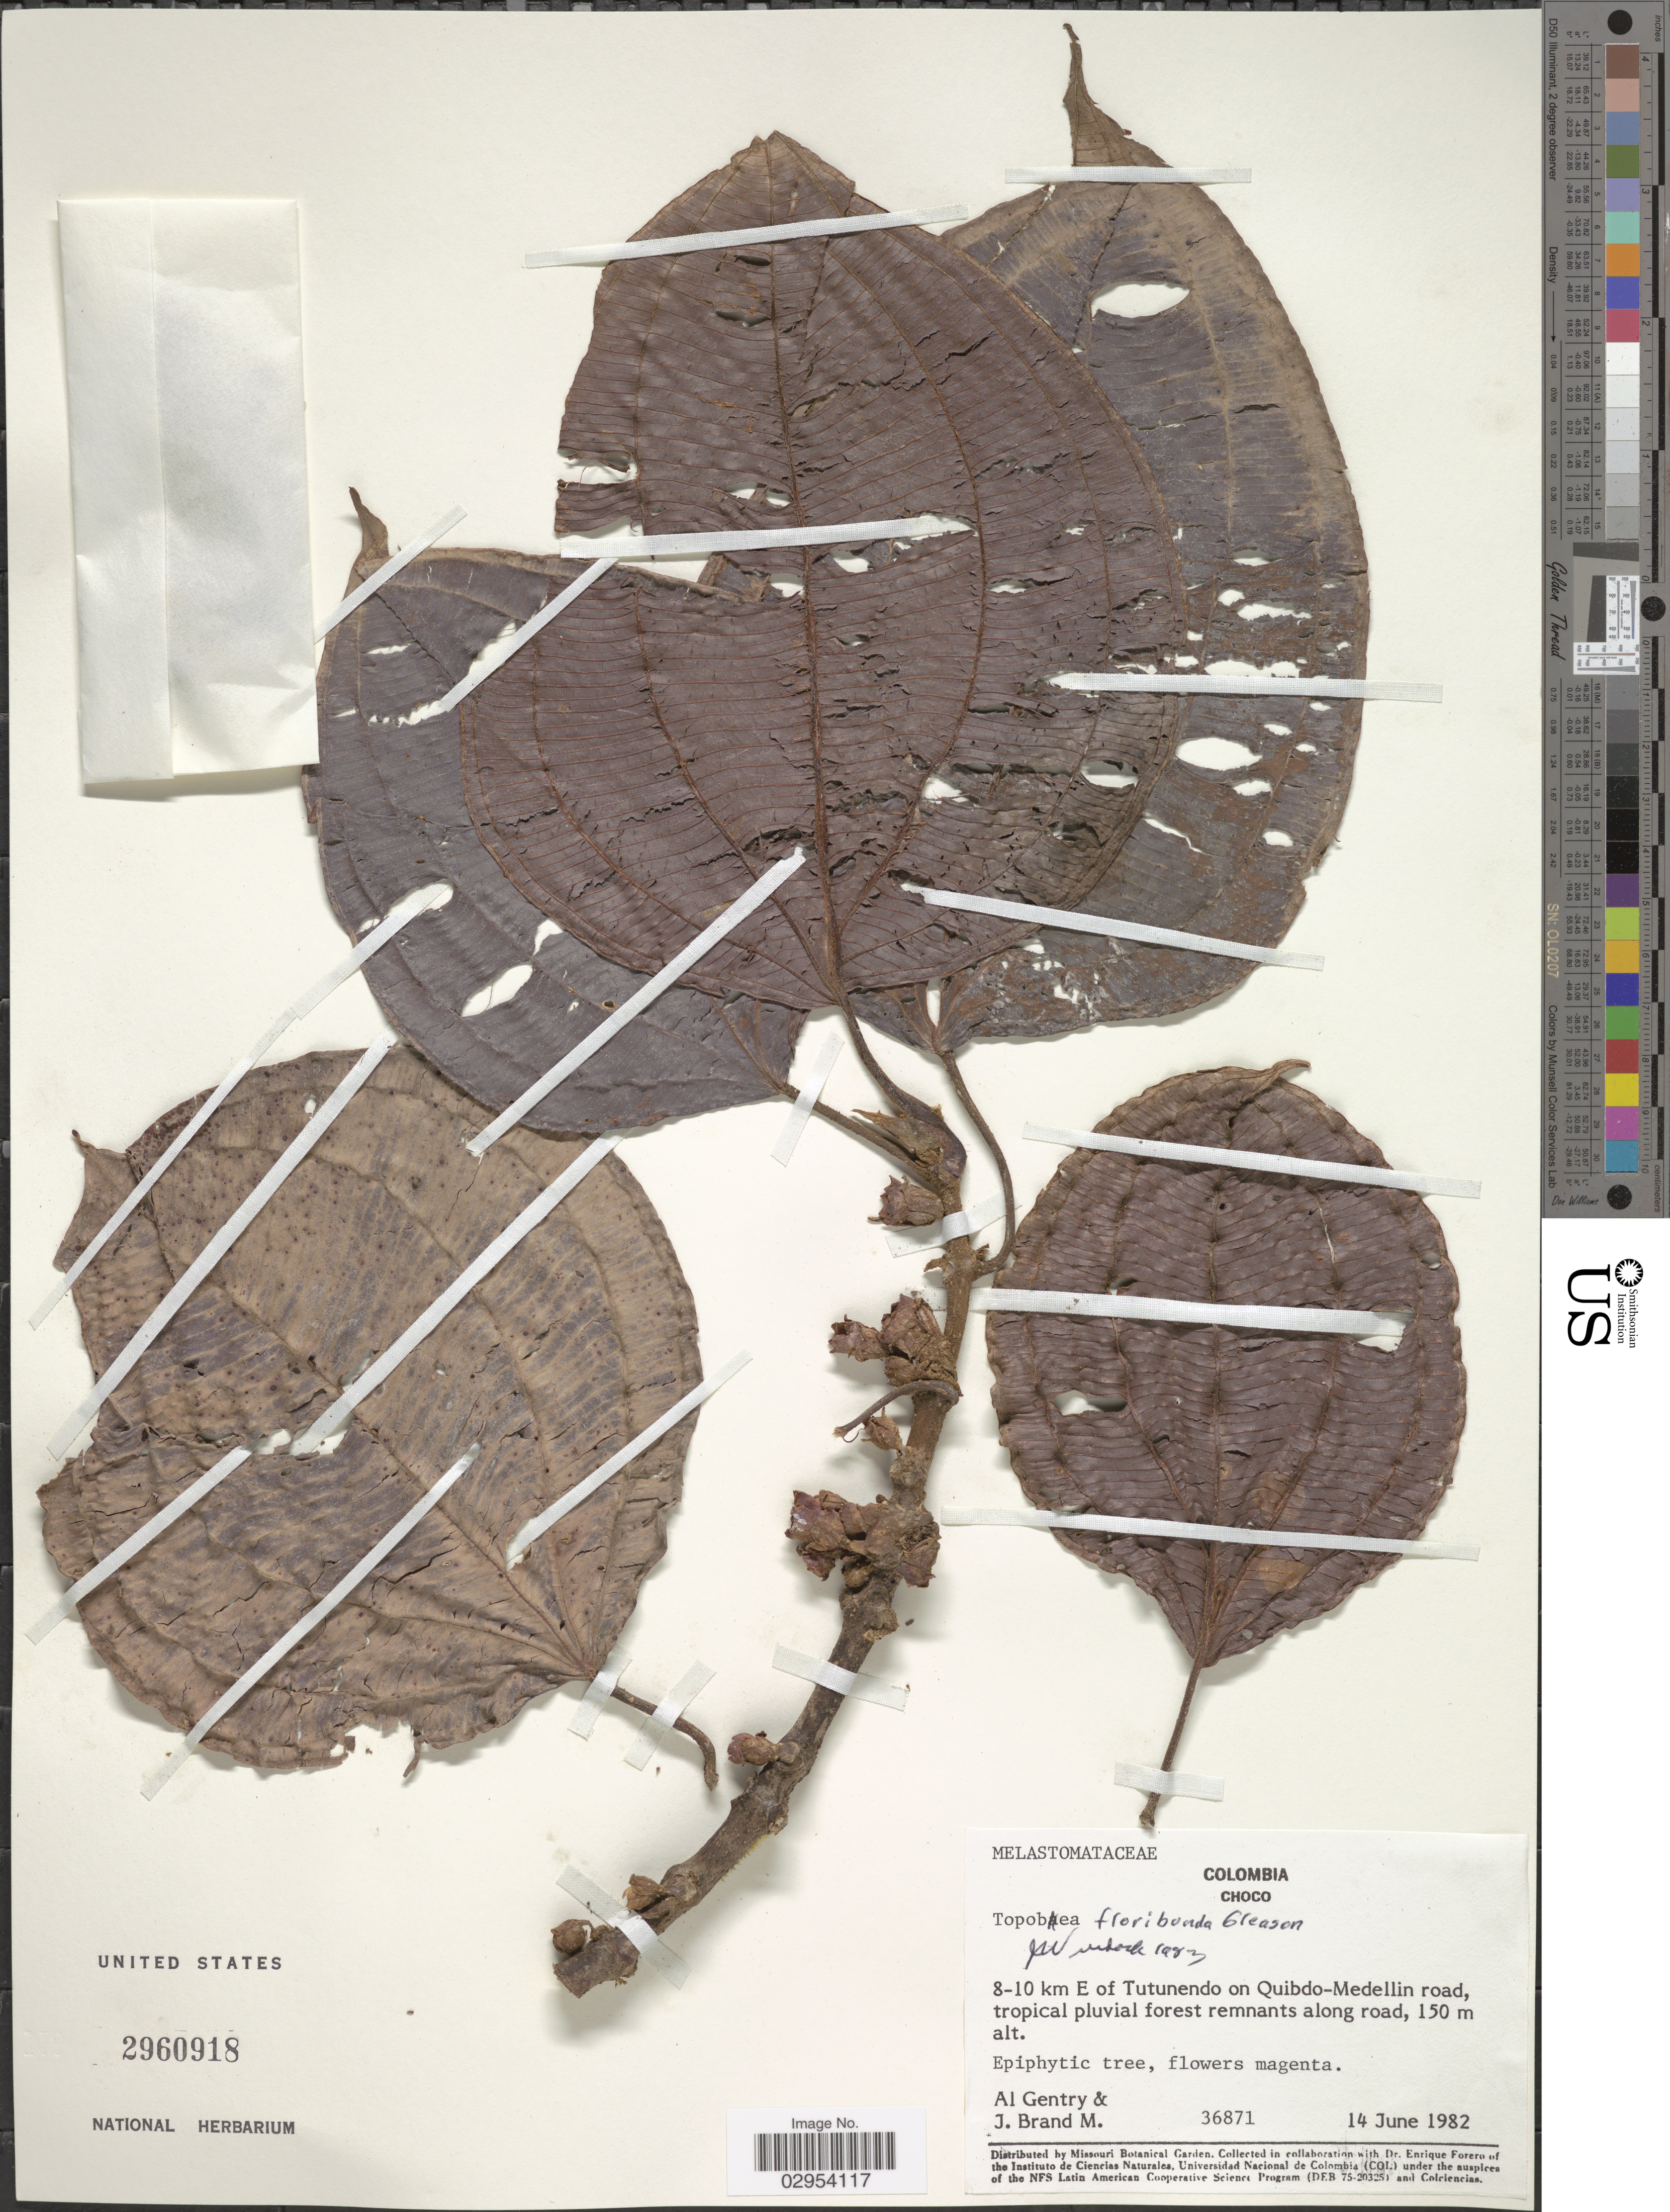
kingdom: Plantae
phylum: Tracheophyta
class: Magnoliopsida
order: Myrtales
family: Melastomataceae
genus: Topobea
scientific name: Topobea floribunda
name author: Gleason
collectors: A. H. Gentry & J. Brand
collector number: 36871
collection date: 1982-06-14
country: Colombia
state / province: Chocó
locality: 8-10 km E of Tutunendo on Quibdo-Medellin road.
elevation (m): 150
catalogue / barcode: US 2960918